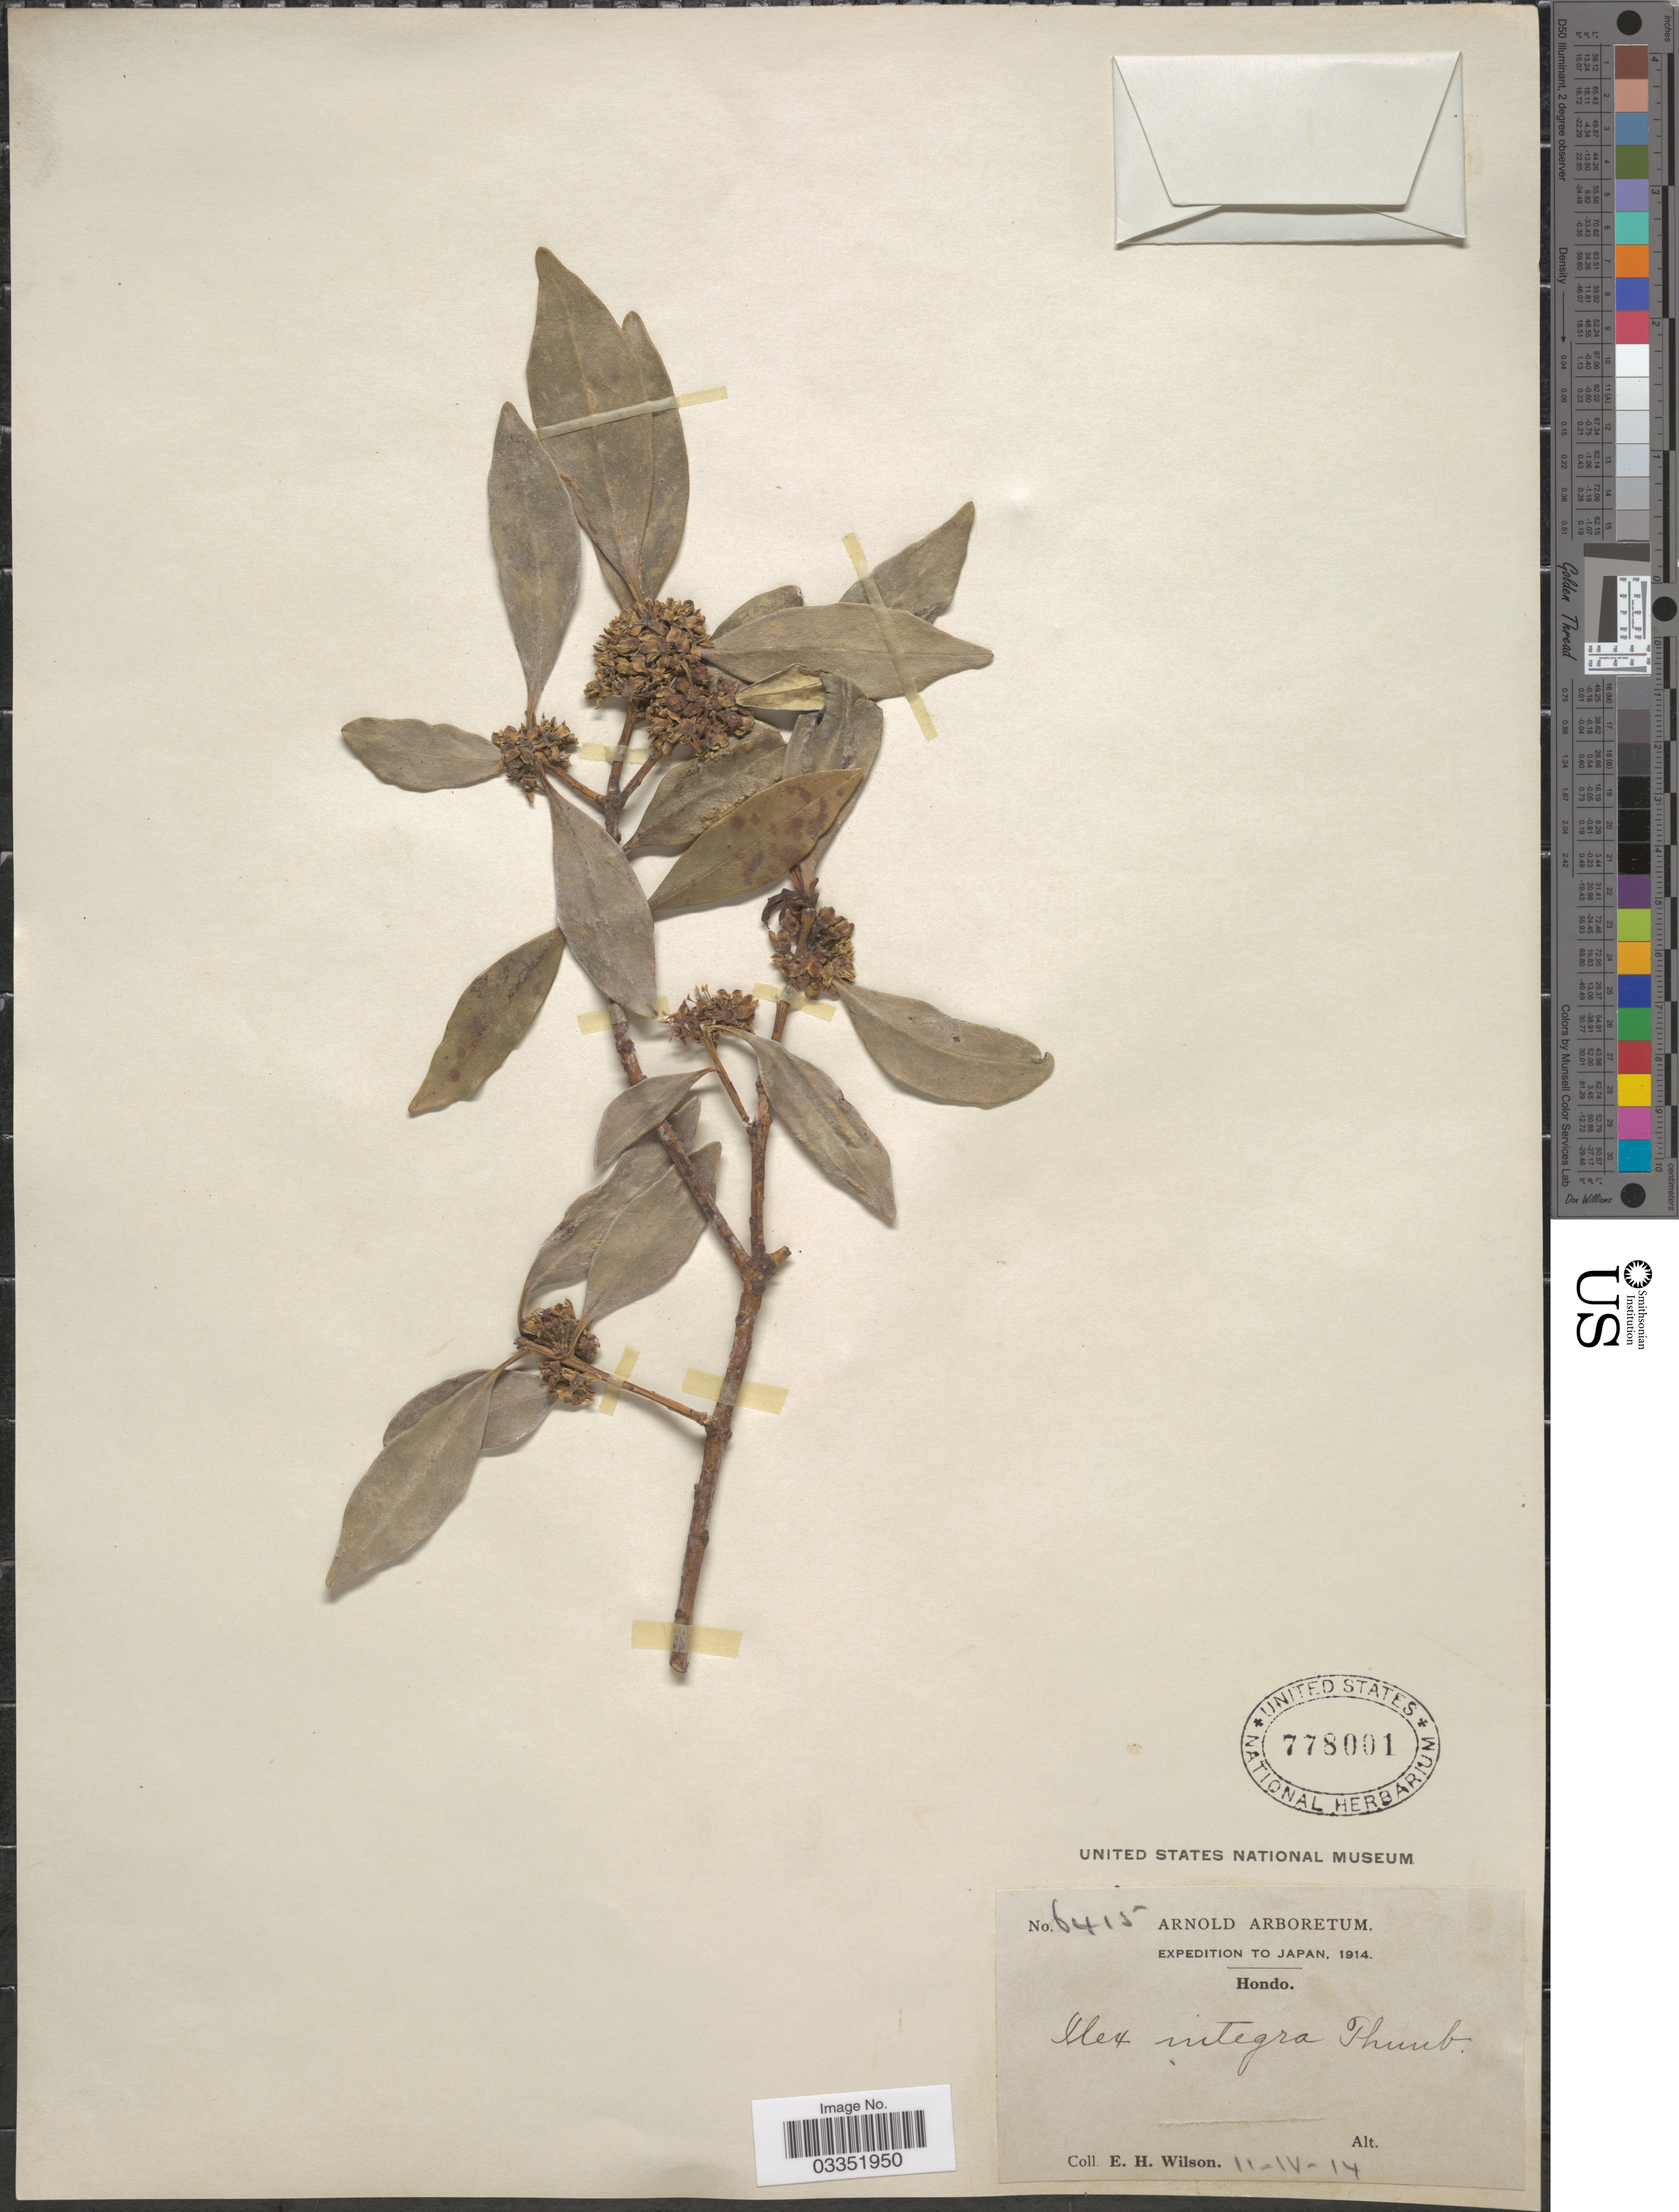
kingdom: Plantae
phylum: Tracheophyta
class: Magnoliopsida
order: Aquifoliales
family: Aquifoliaceae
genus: Ilex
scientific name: Ilex integra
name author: Thunb.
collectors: E. Wilson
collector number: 6415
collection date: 1914-04-11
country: Japan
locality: Hondo.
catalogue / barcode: US 778001